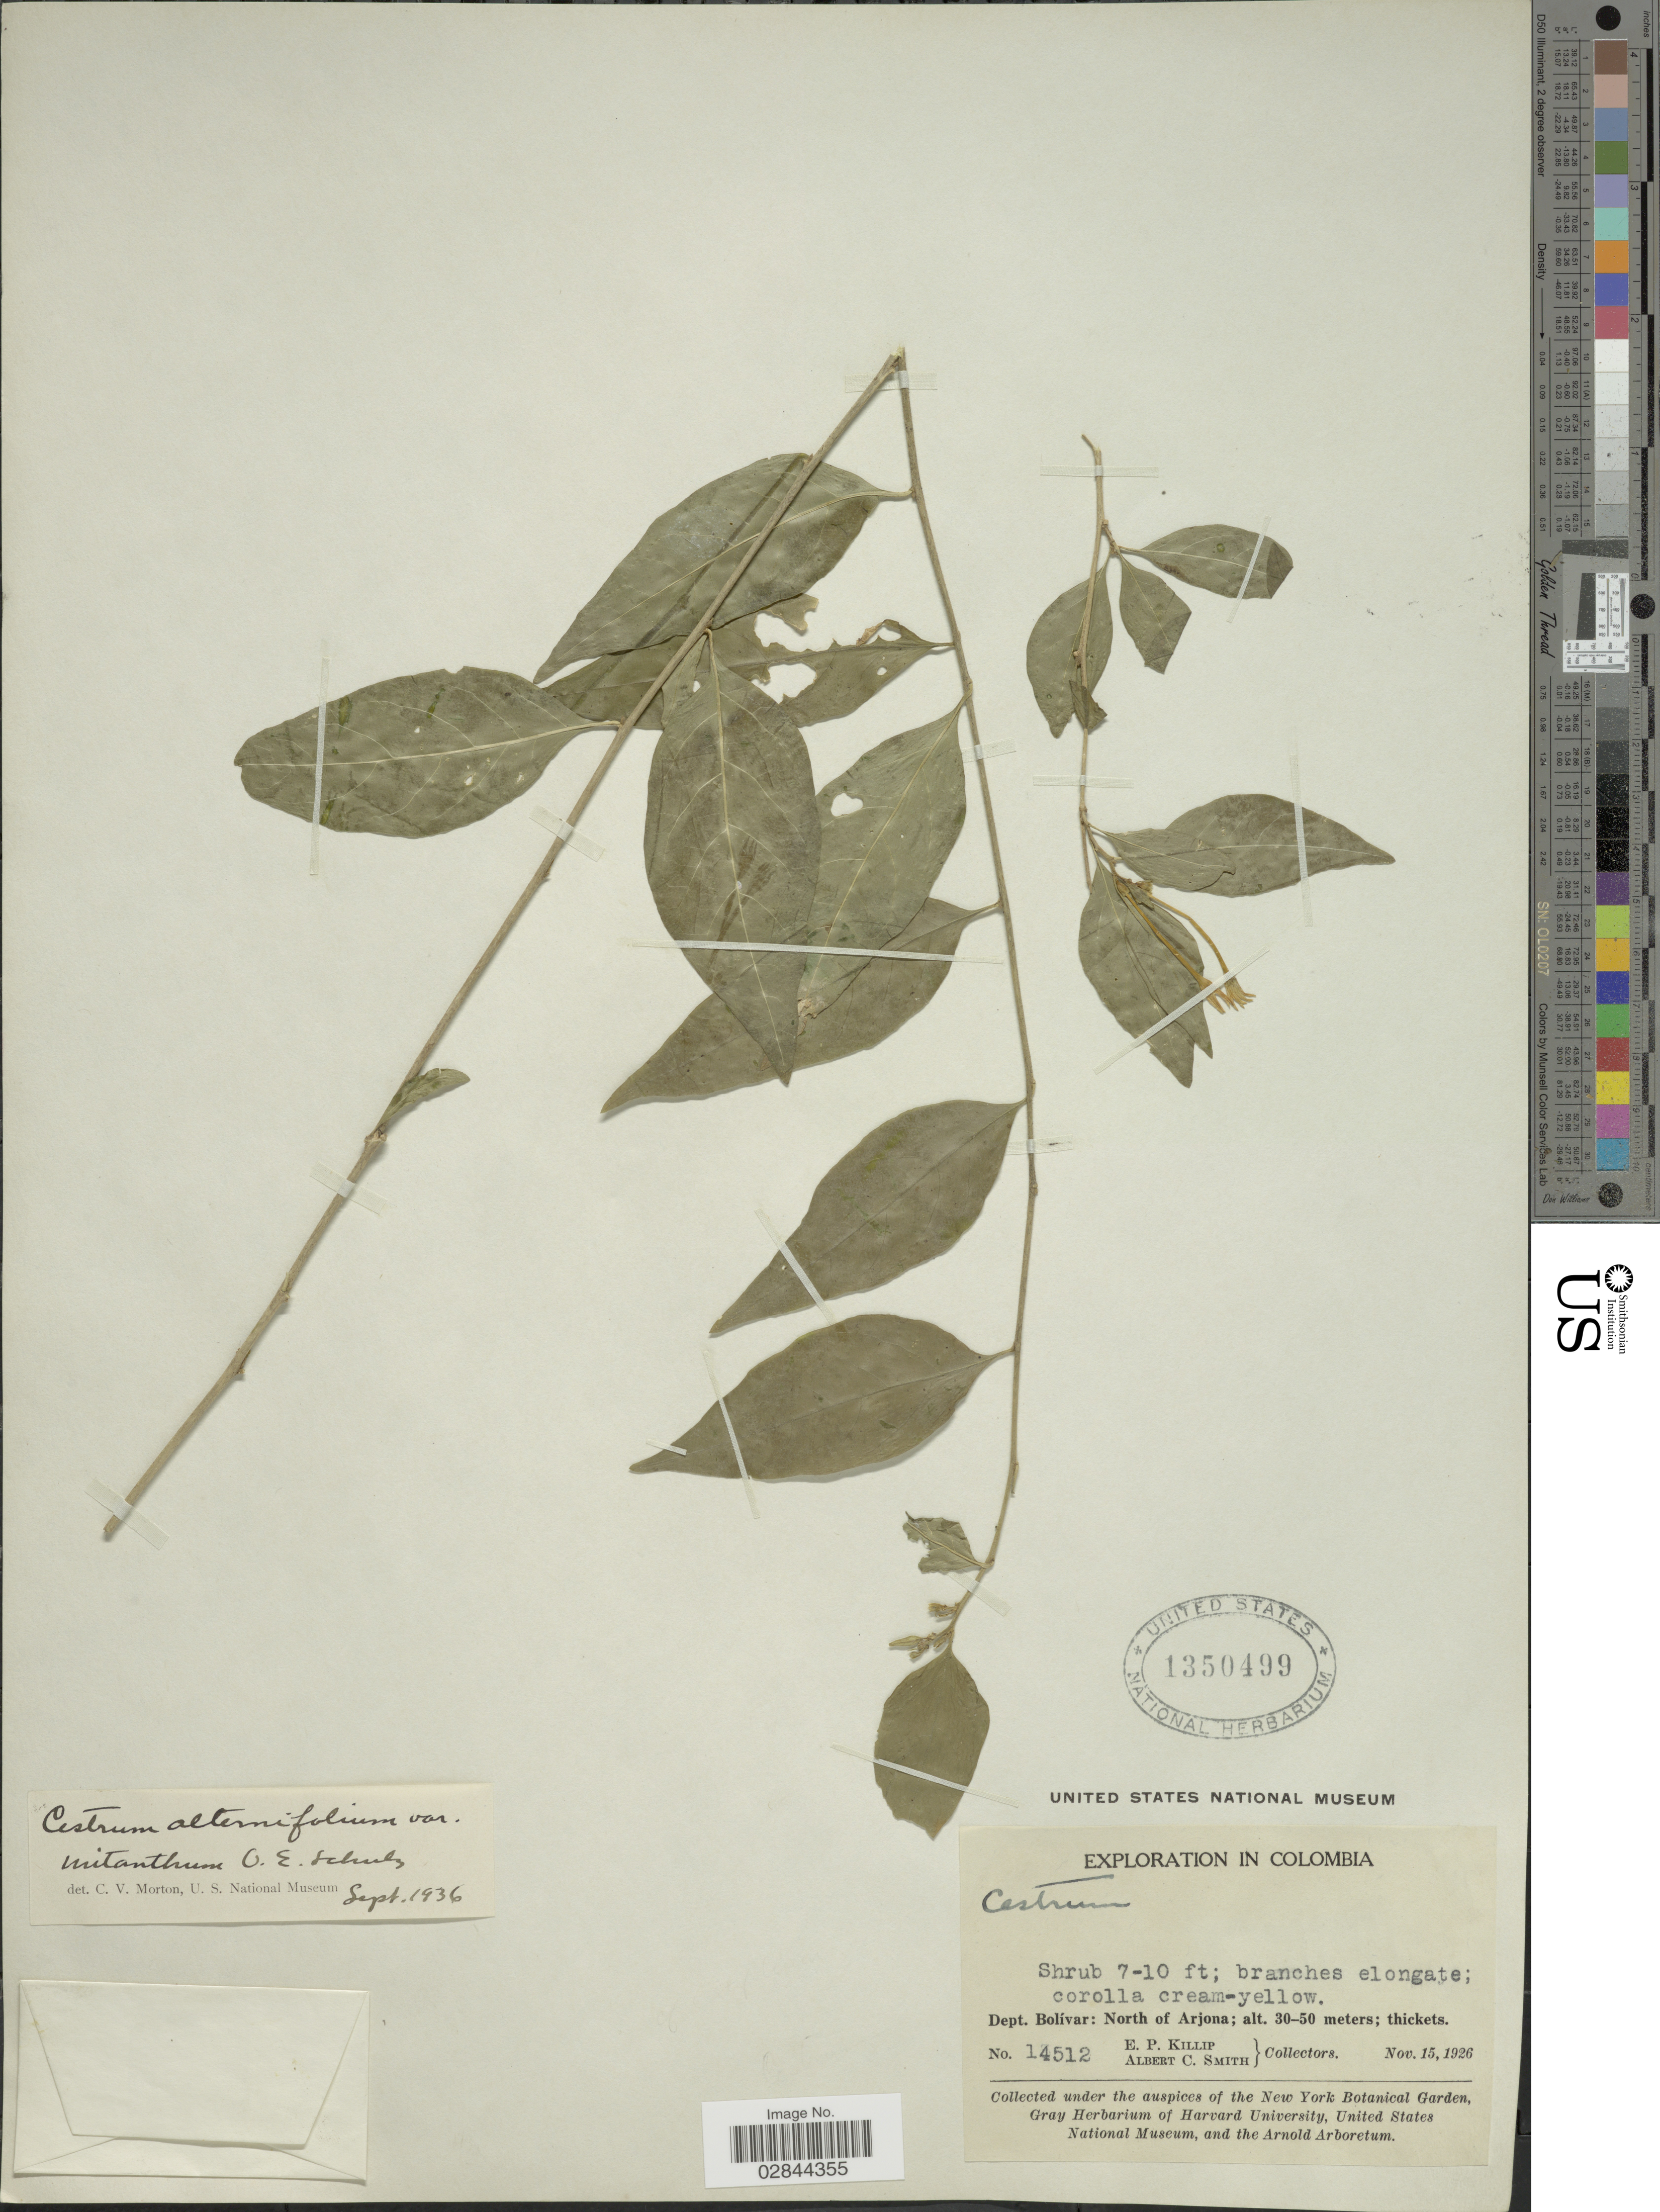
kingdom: Plantae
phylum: Tracheophyta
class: Magnoliopsida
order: Solanales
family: Solanaceae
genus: Cestrum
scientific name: Cestrum alternifolium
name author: (Jacq.) O.E. Schulz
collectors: E. P. Killip & A. C. Smith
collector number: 14512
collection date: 1926-11-15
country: Colombia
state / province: Bolívar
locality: Dept. Bolívar, North of Arjona.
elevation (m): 30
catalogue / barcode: US 1350499